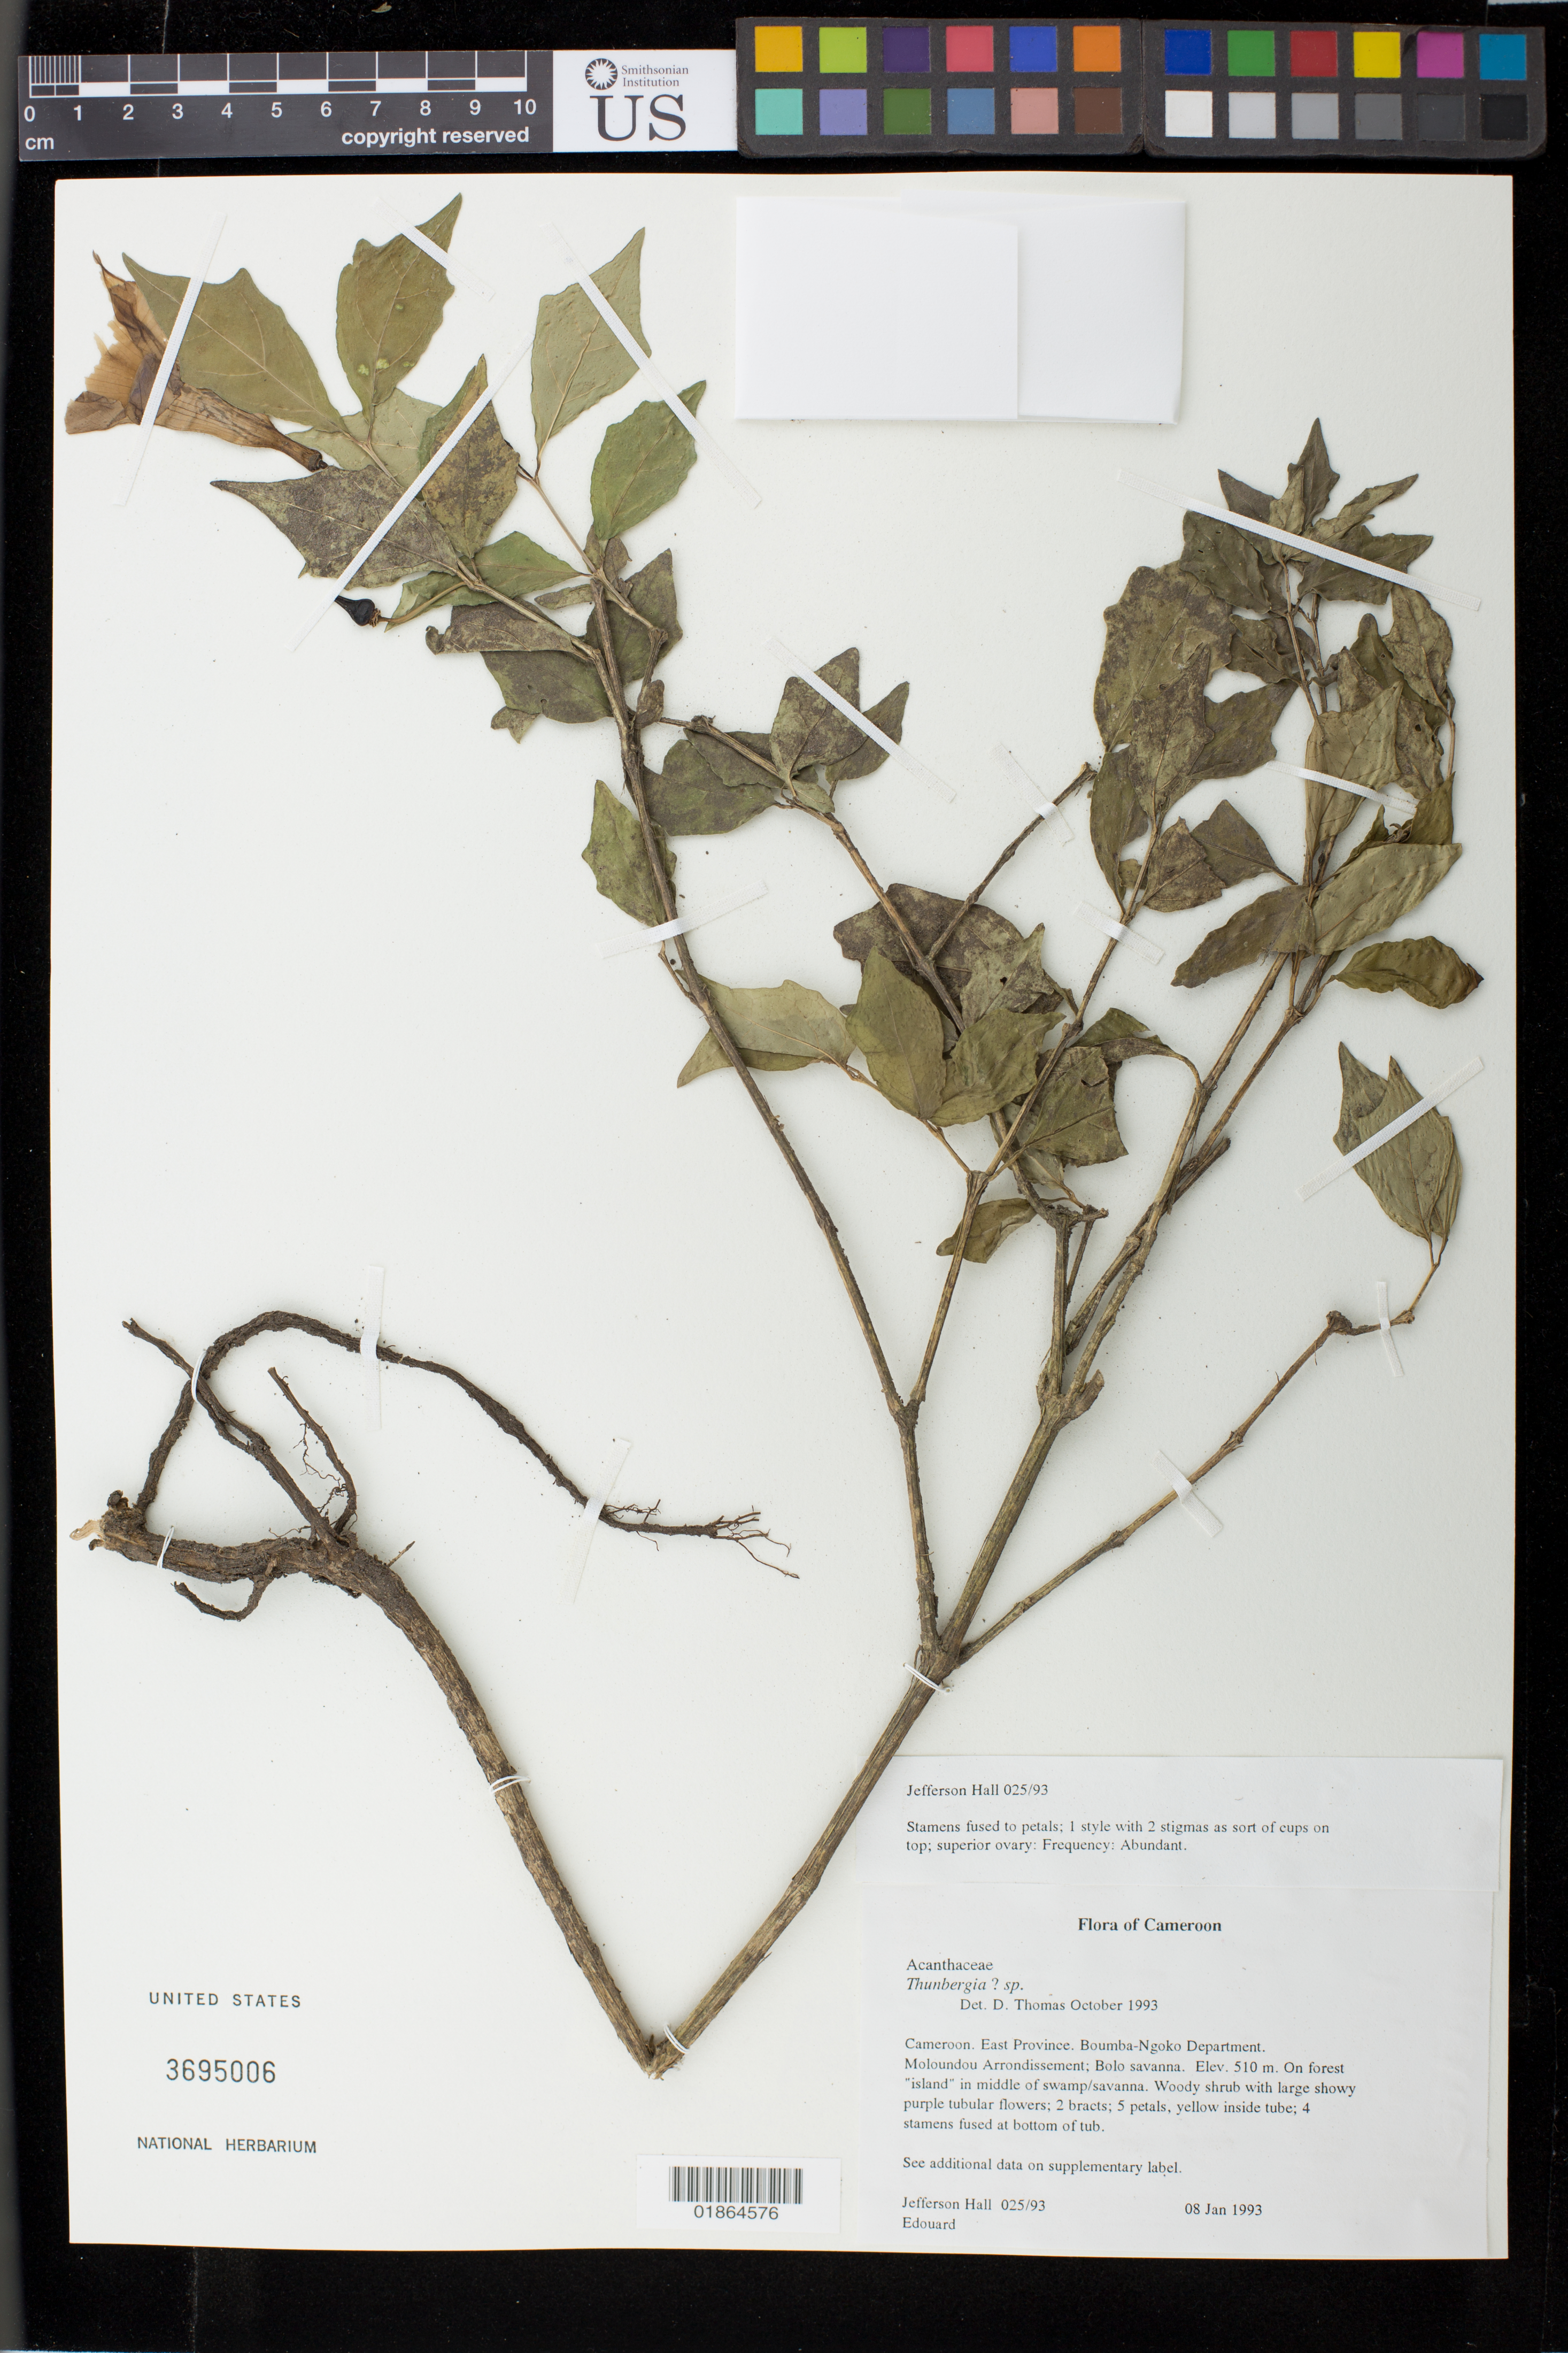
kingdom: Plantae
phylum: Tracheophyta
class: Magnoliopsida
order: Lamiales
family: Acanthaceae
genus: Thunbergia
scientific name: Thunbergia sp.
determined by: Thomas, D.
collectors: J. Hall & -. Edouard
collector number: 025/93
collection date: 1993-01-08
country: Cameroon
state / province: Est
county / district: Boumba-ngoko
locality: Moloundou Arrondissement; Bolo savanna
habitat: On forest "island" in middle of swamp/savanna.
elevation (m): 520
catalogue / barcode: US 3695006